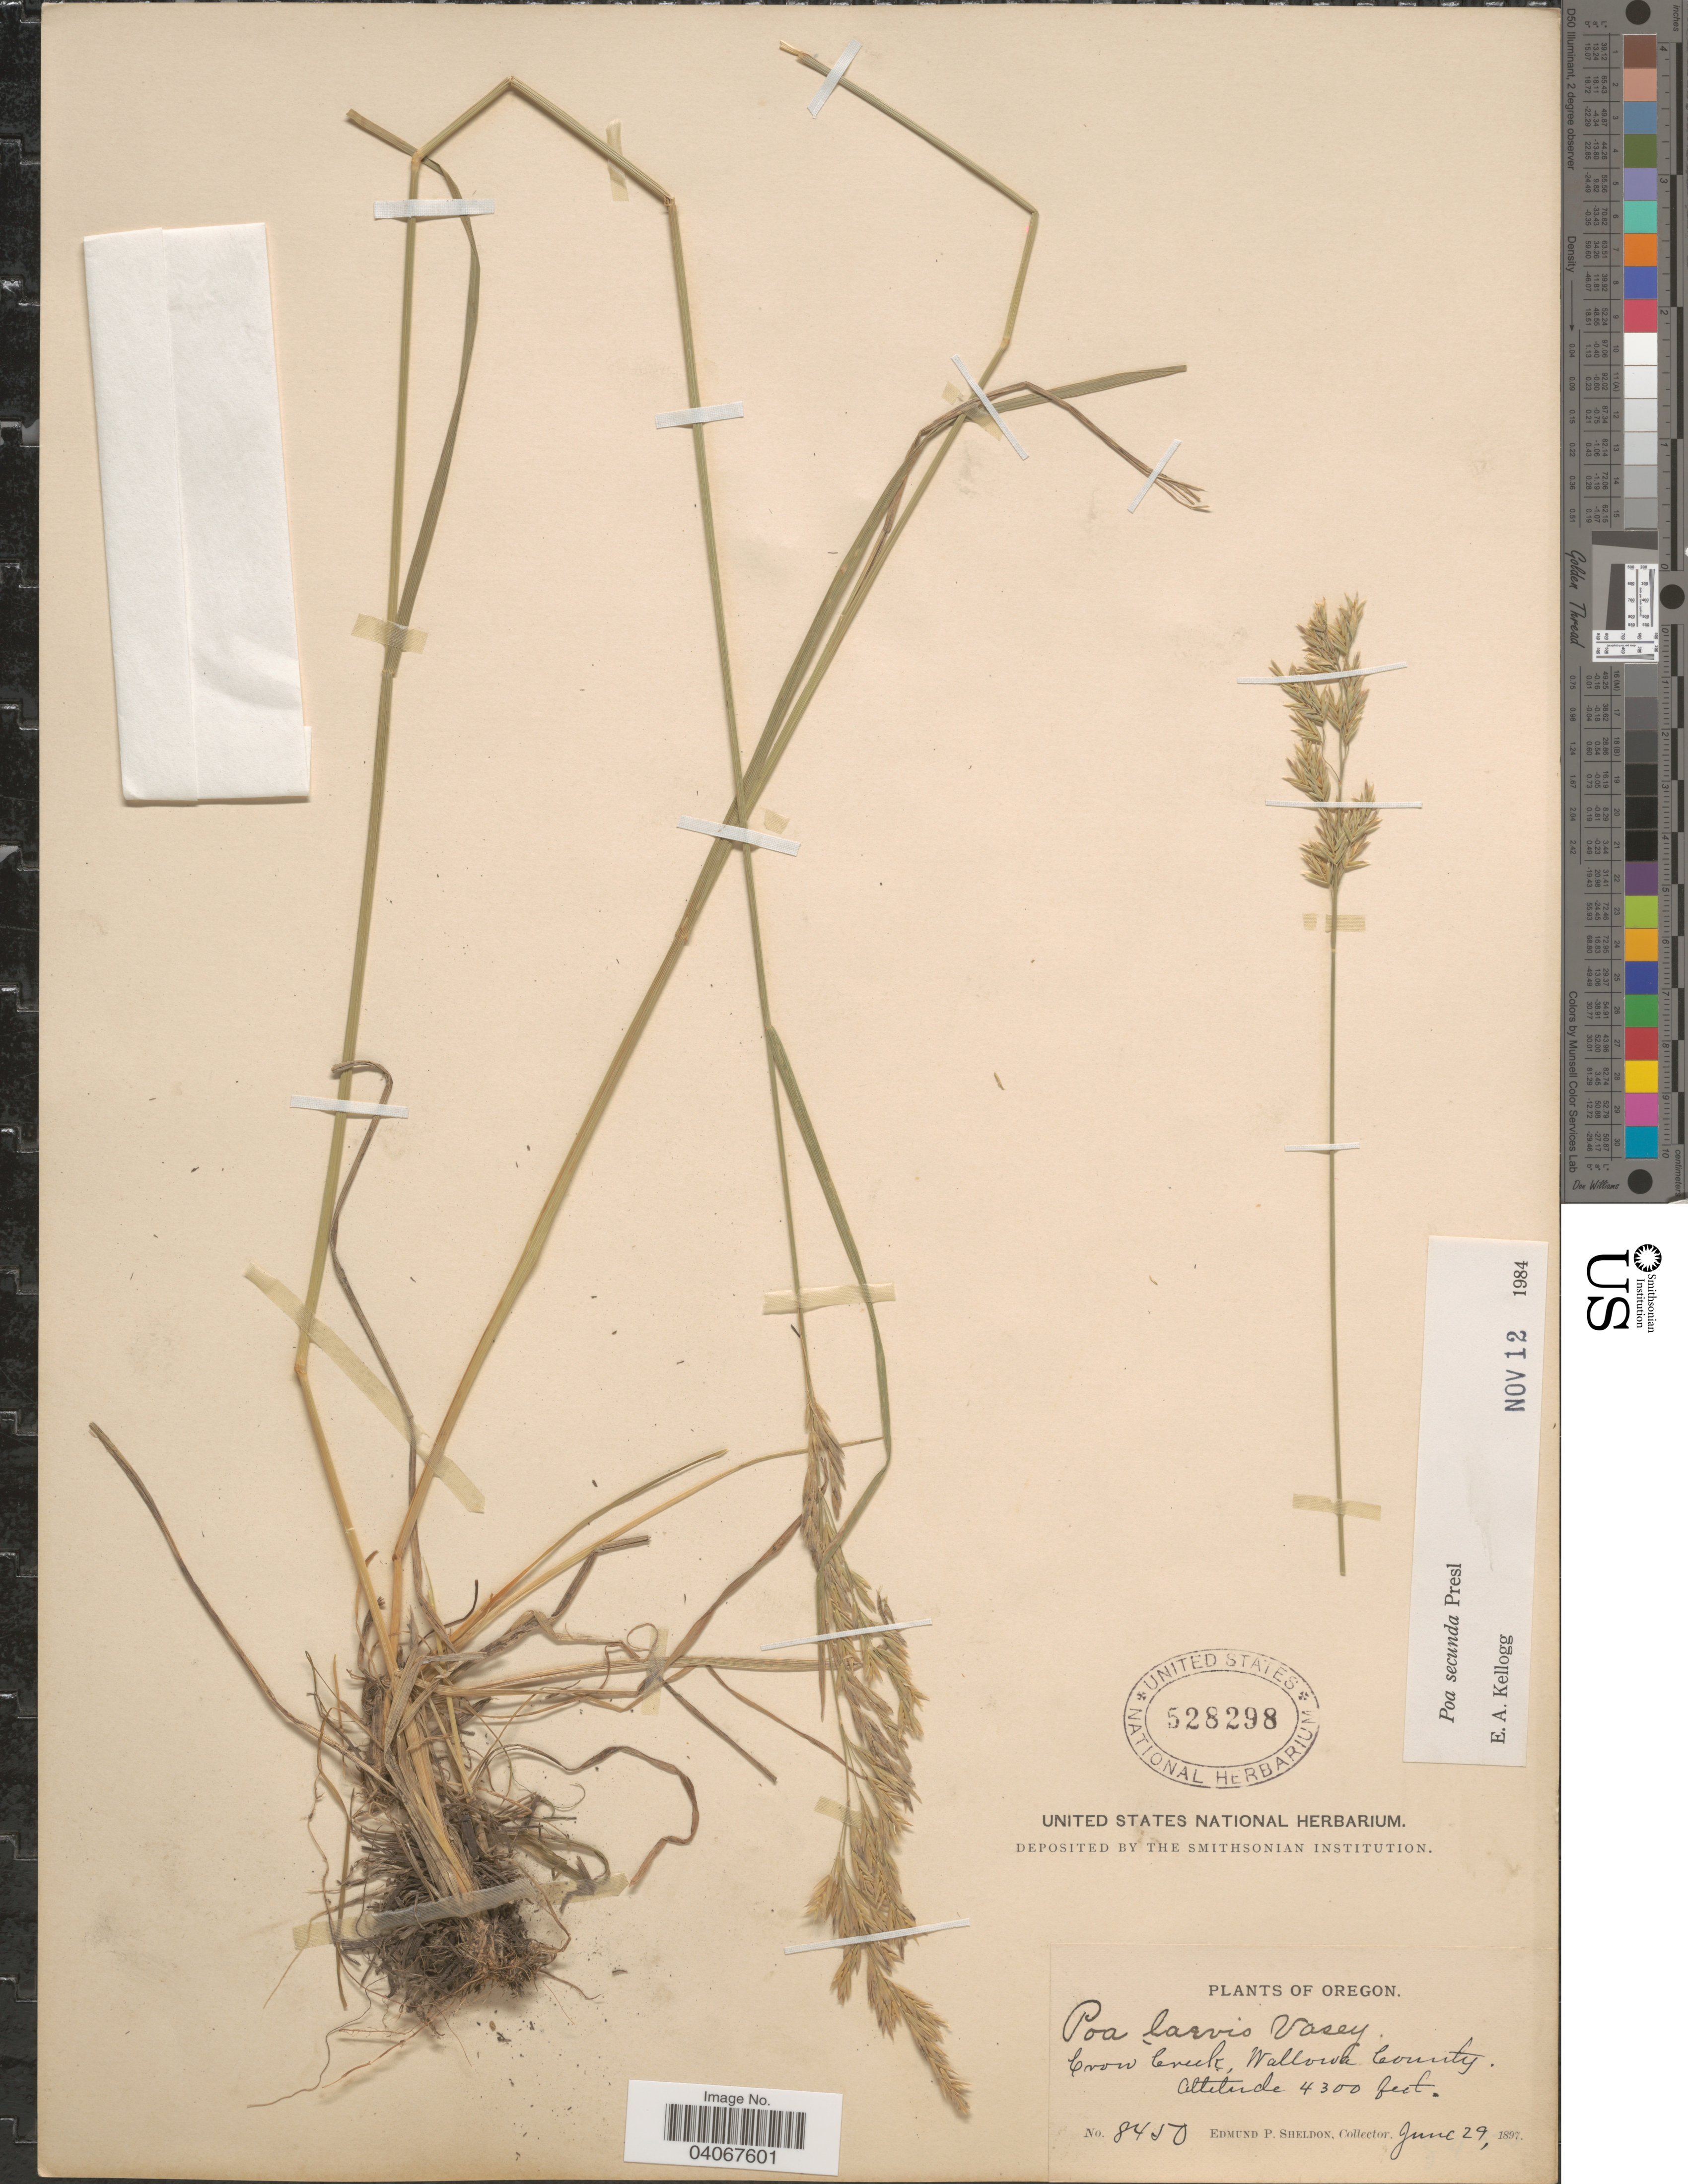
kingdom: Plantae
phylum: Tracheophyta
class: Liliopsida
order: Poales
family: Poaceae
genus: Poa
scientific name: Poa secunda subsp. secunda var. secunda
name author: J. Presl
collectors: E. P. Sheldon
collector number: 8450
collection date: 1897-06-29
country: United States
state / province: Oregon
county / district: Wallowa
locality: Crow Creek, Wallowa County.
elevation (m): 1311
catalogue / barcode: US 528298